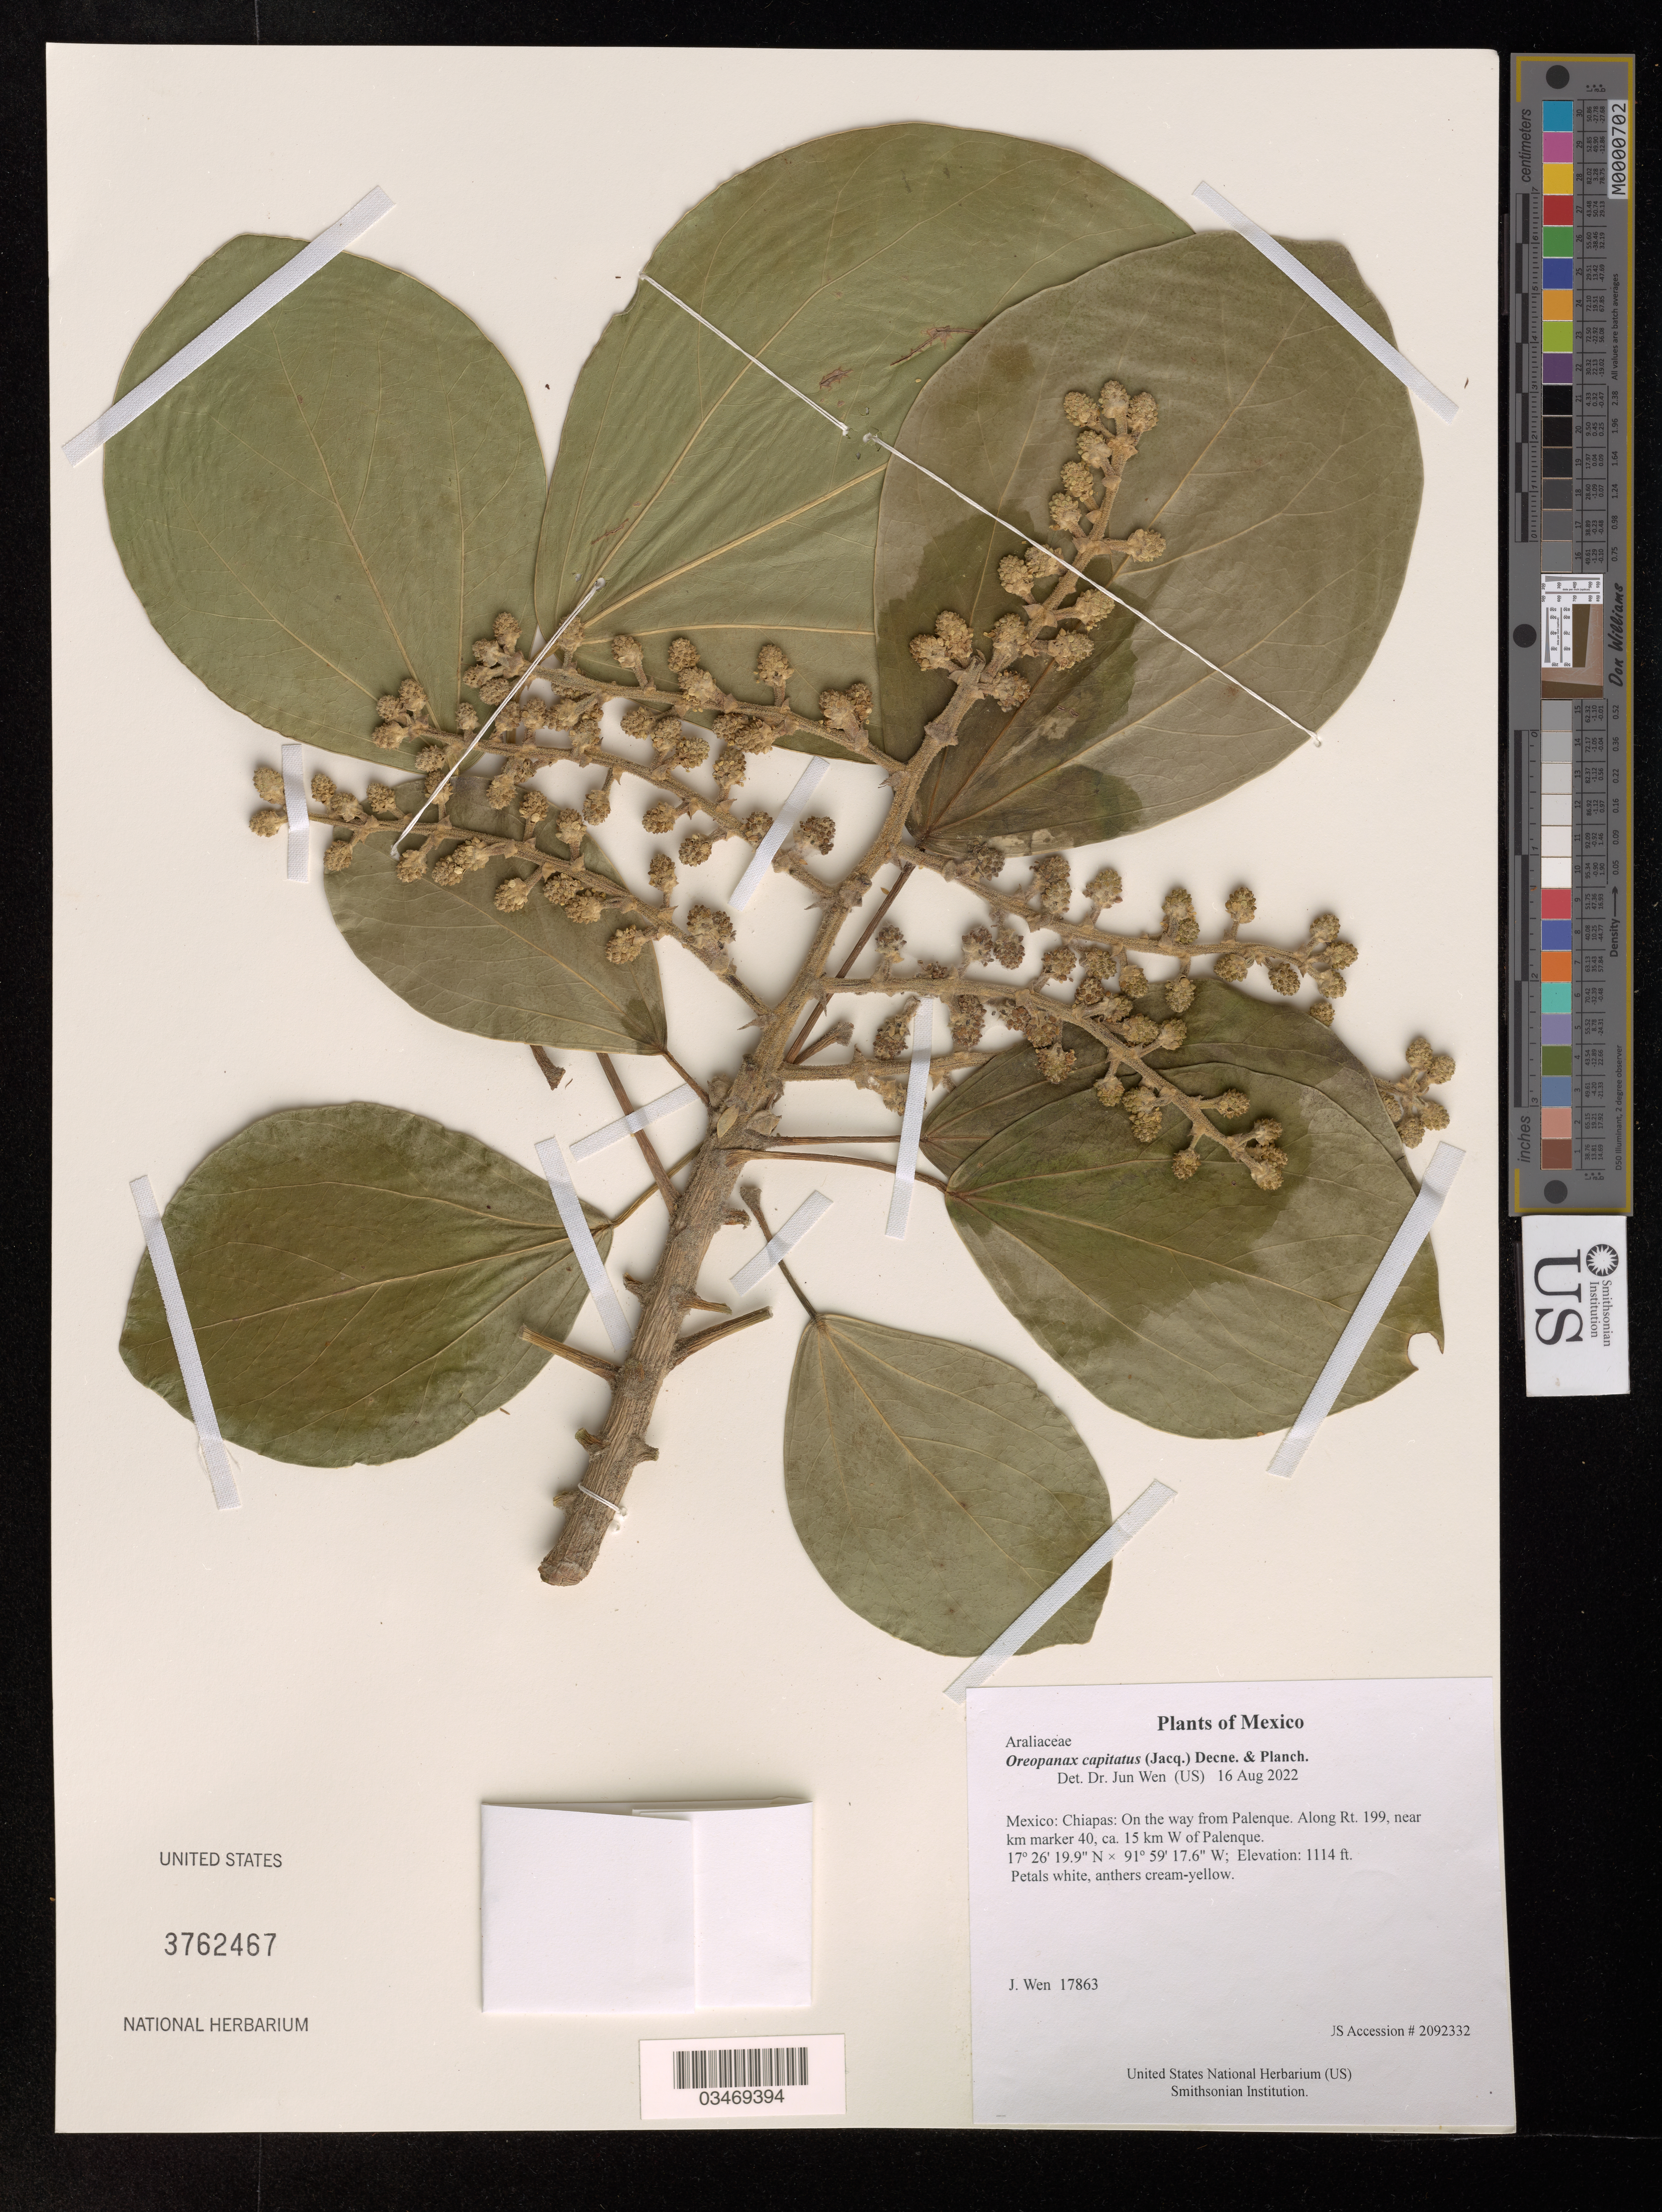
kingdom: Plantae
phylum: Tracheophyta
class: Magnoliopsida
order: Apiales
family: Araliaceae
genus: Oreopanax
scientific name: Oreopanax capitatus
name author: (Jacq.) Decne. & Planch.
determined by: Wen, Jun, (BOT), Smithsonian Institution - National Museum of Natural History (UNITED STATES)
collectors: J. Wen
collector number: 17863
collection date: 2022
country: Mexico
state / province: Chiapas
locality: On the way from Palenque. Along Rt. 199, near km marker 40, ca. 15 km W of Palenque.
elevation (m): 340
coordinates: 17 26.331 N, 91 59.293 W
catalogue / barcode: US 3762467